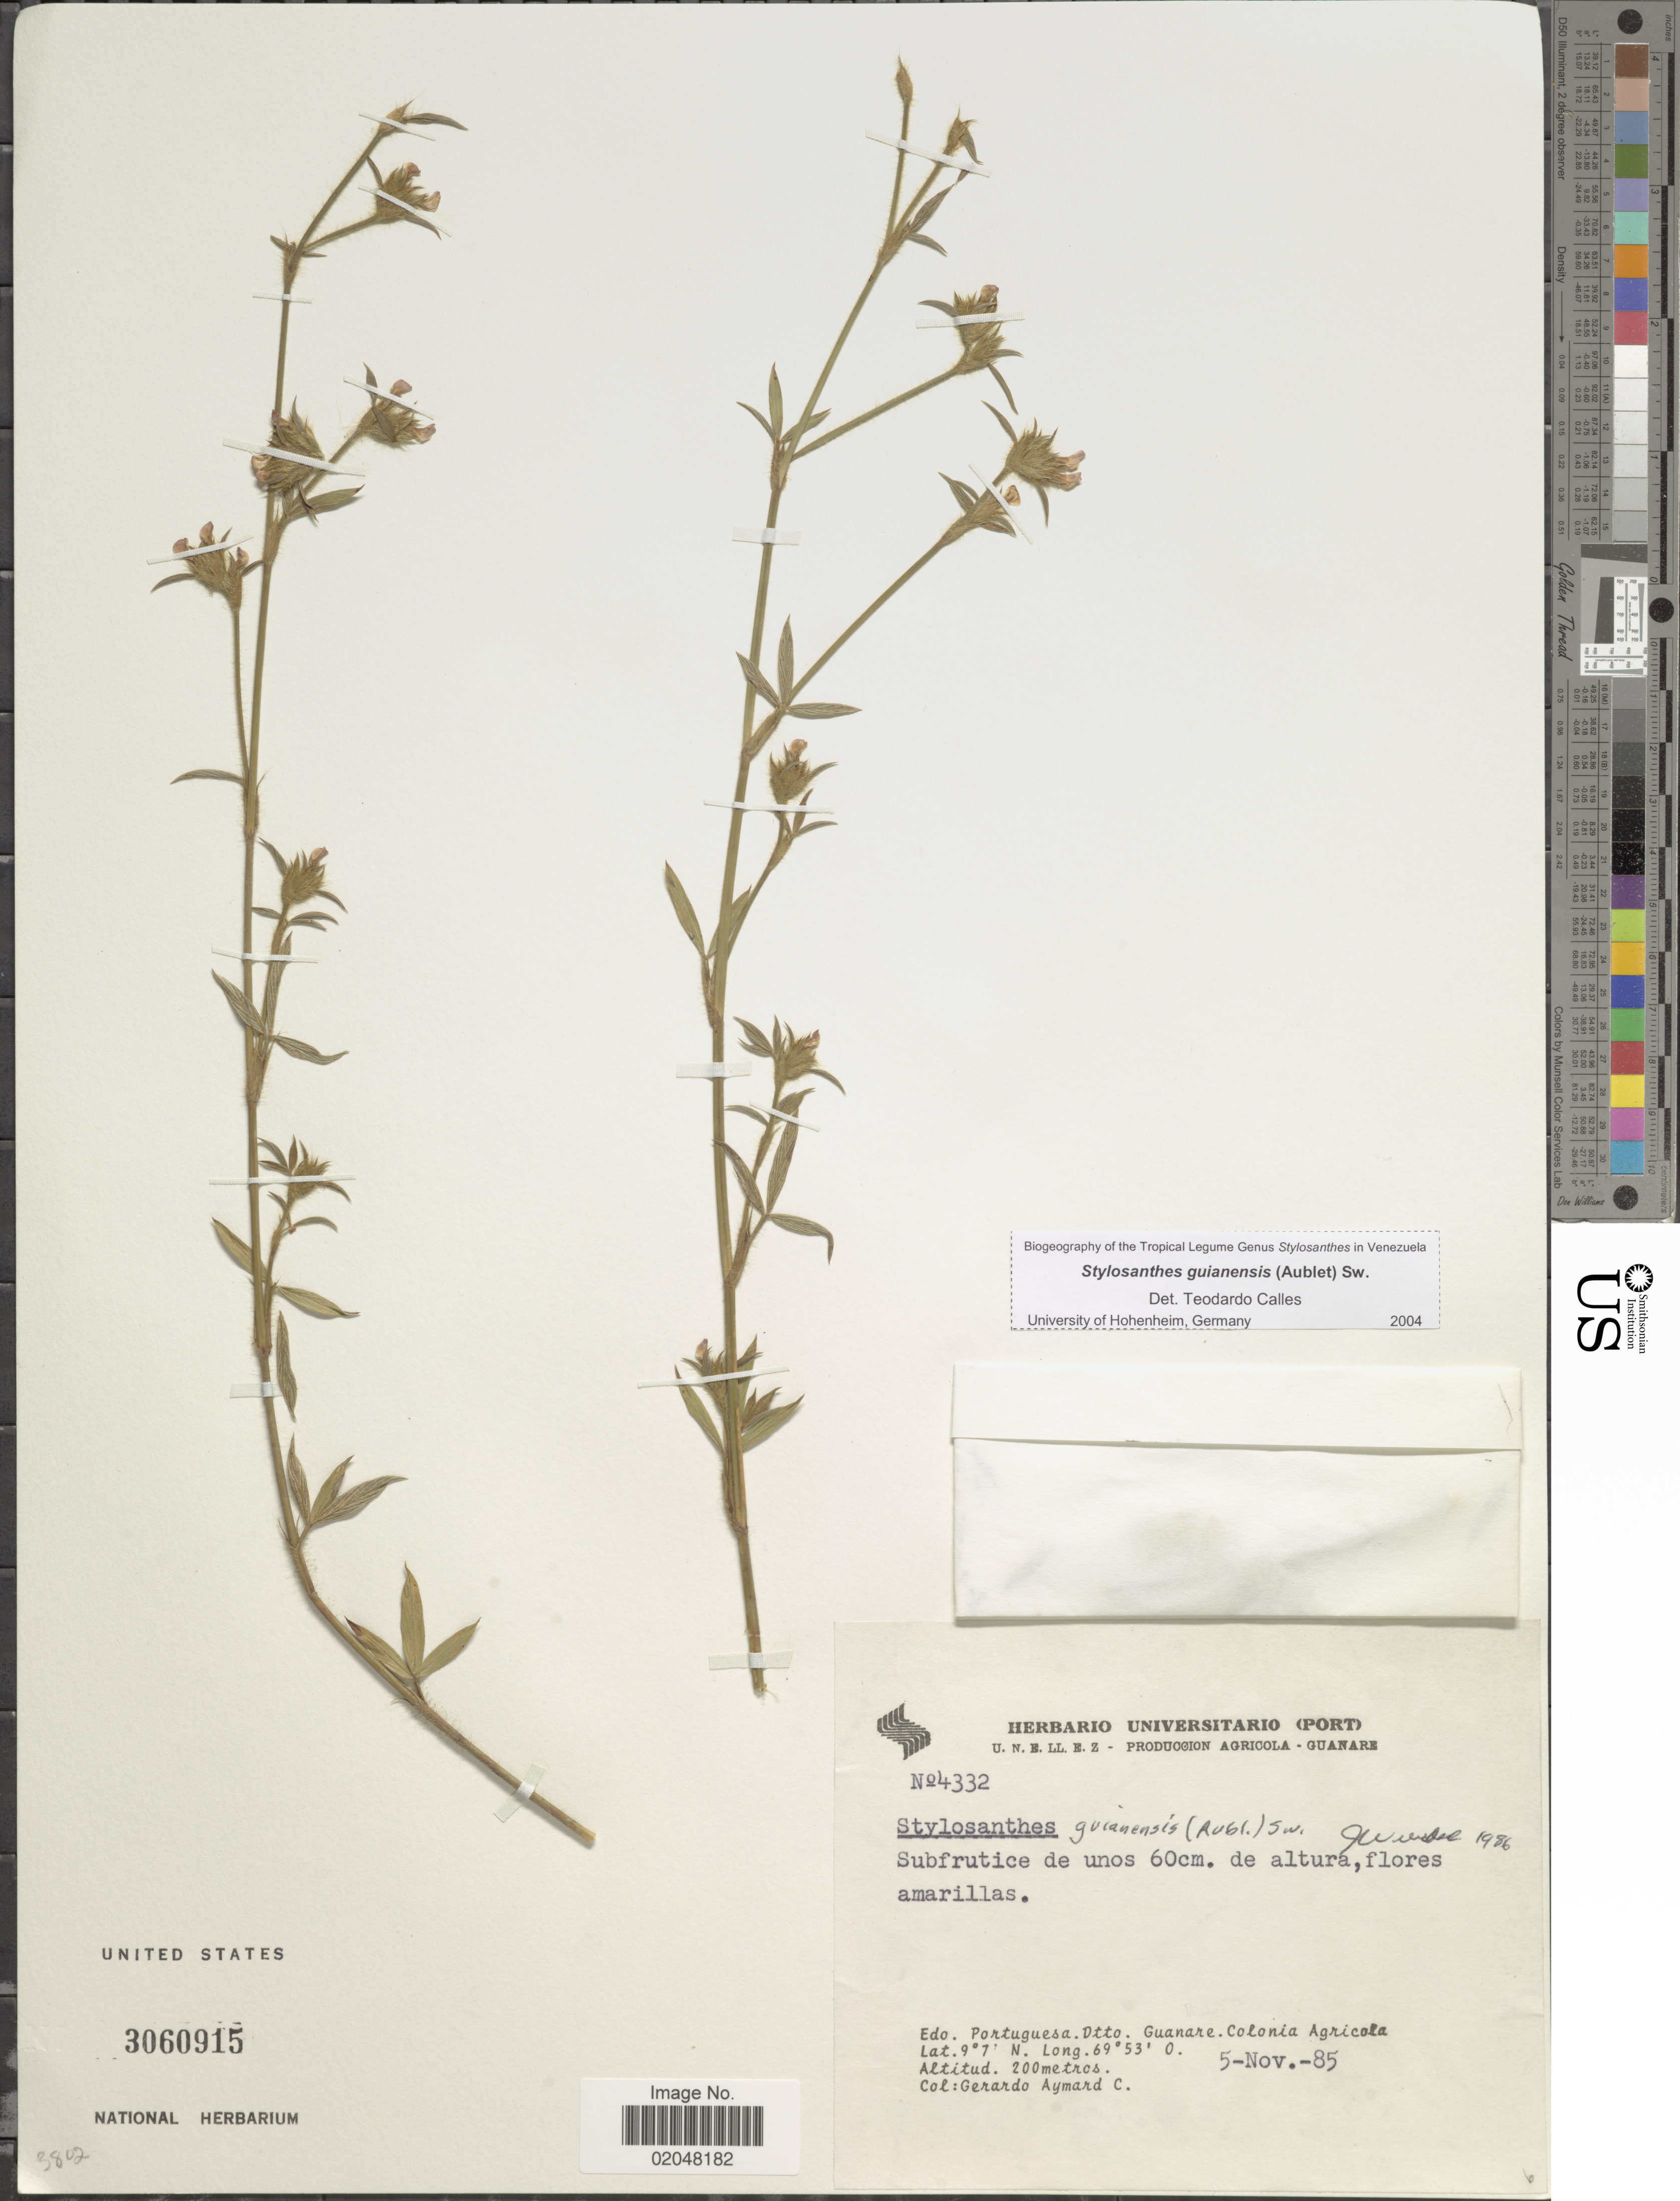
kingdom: Plantae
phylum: Tracheophyta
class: Magnoliopsida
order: Fabales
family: Fabaceae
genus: Stylosanthes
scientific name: Stylosanthes guianensis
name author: (Aubl.) Sw.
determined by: Calles, T.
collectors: G. A. Aymard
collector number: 4332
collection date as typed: Transcribed d/m/y: 5/11/85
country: Venezuela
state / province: Portuguesa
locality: Dtto. Guanare, Colonia Agricola.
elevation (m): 200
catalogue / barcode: US 3060915